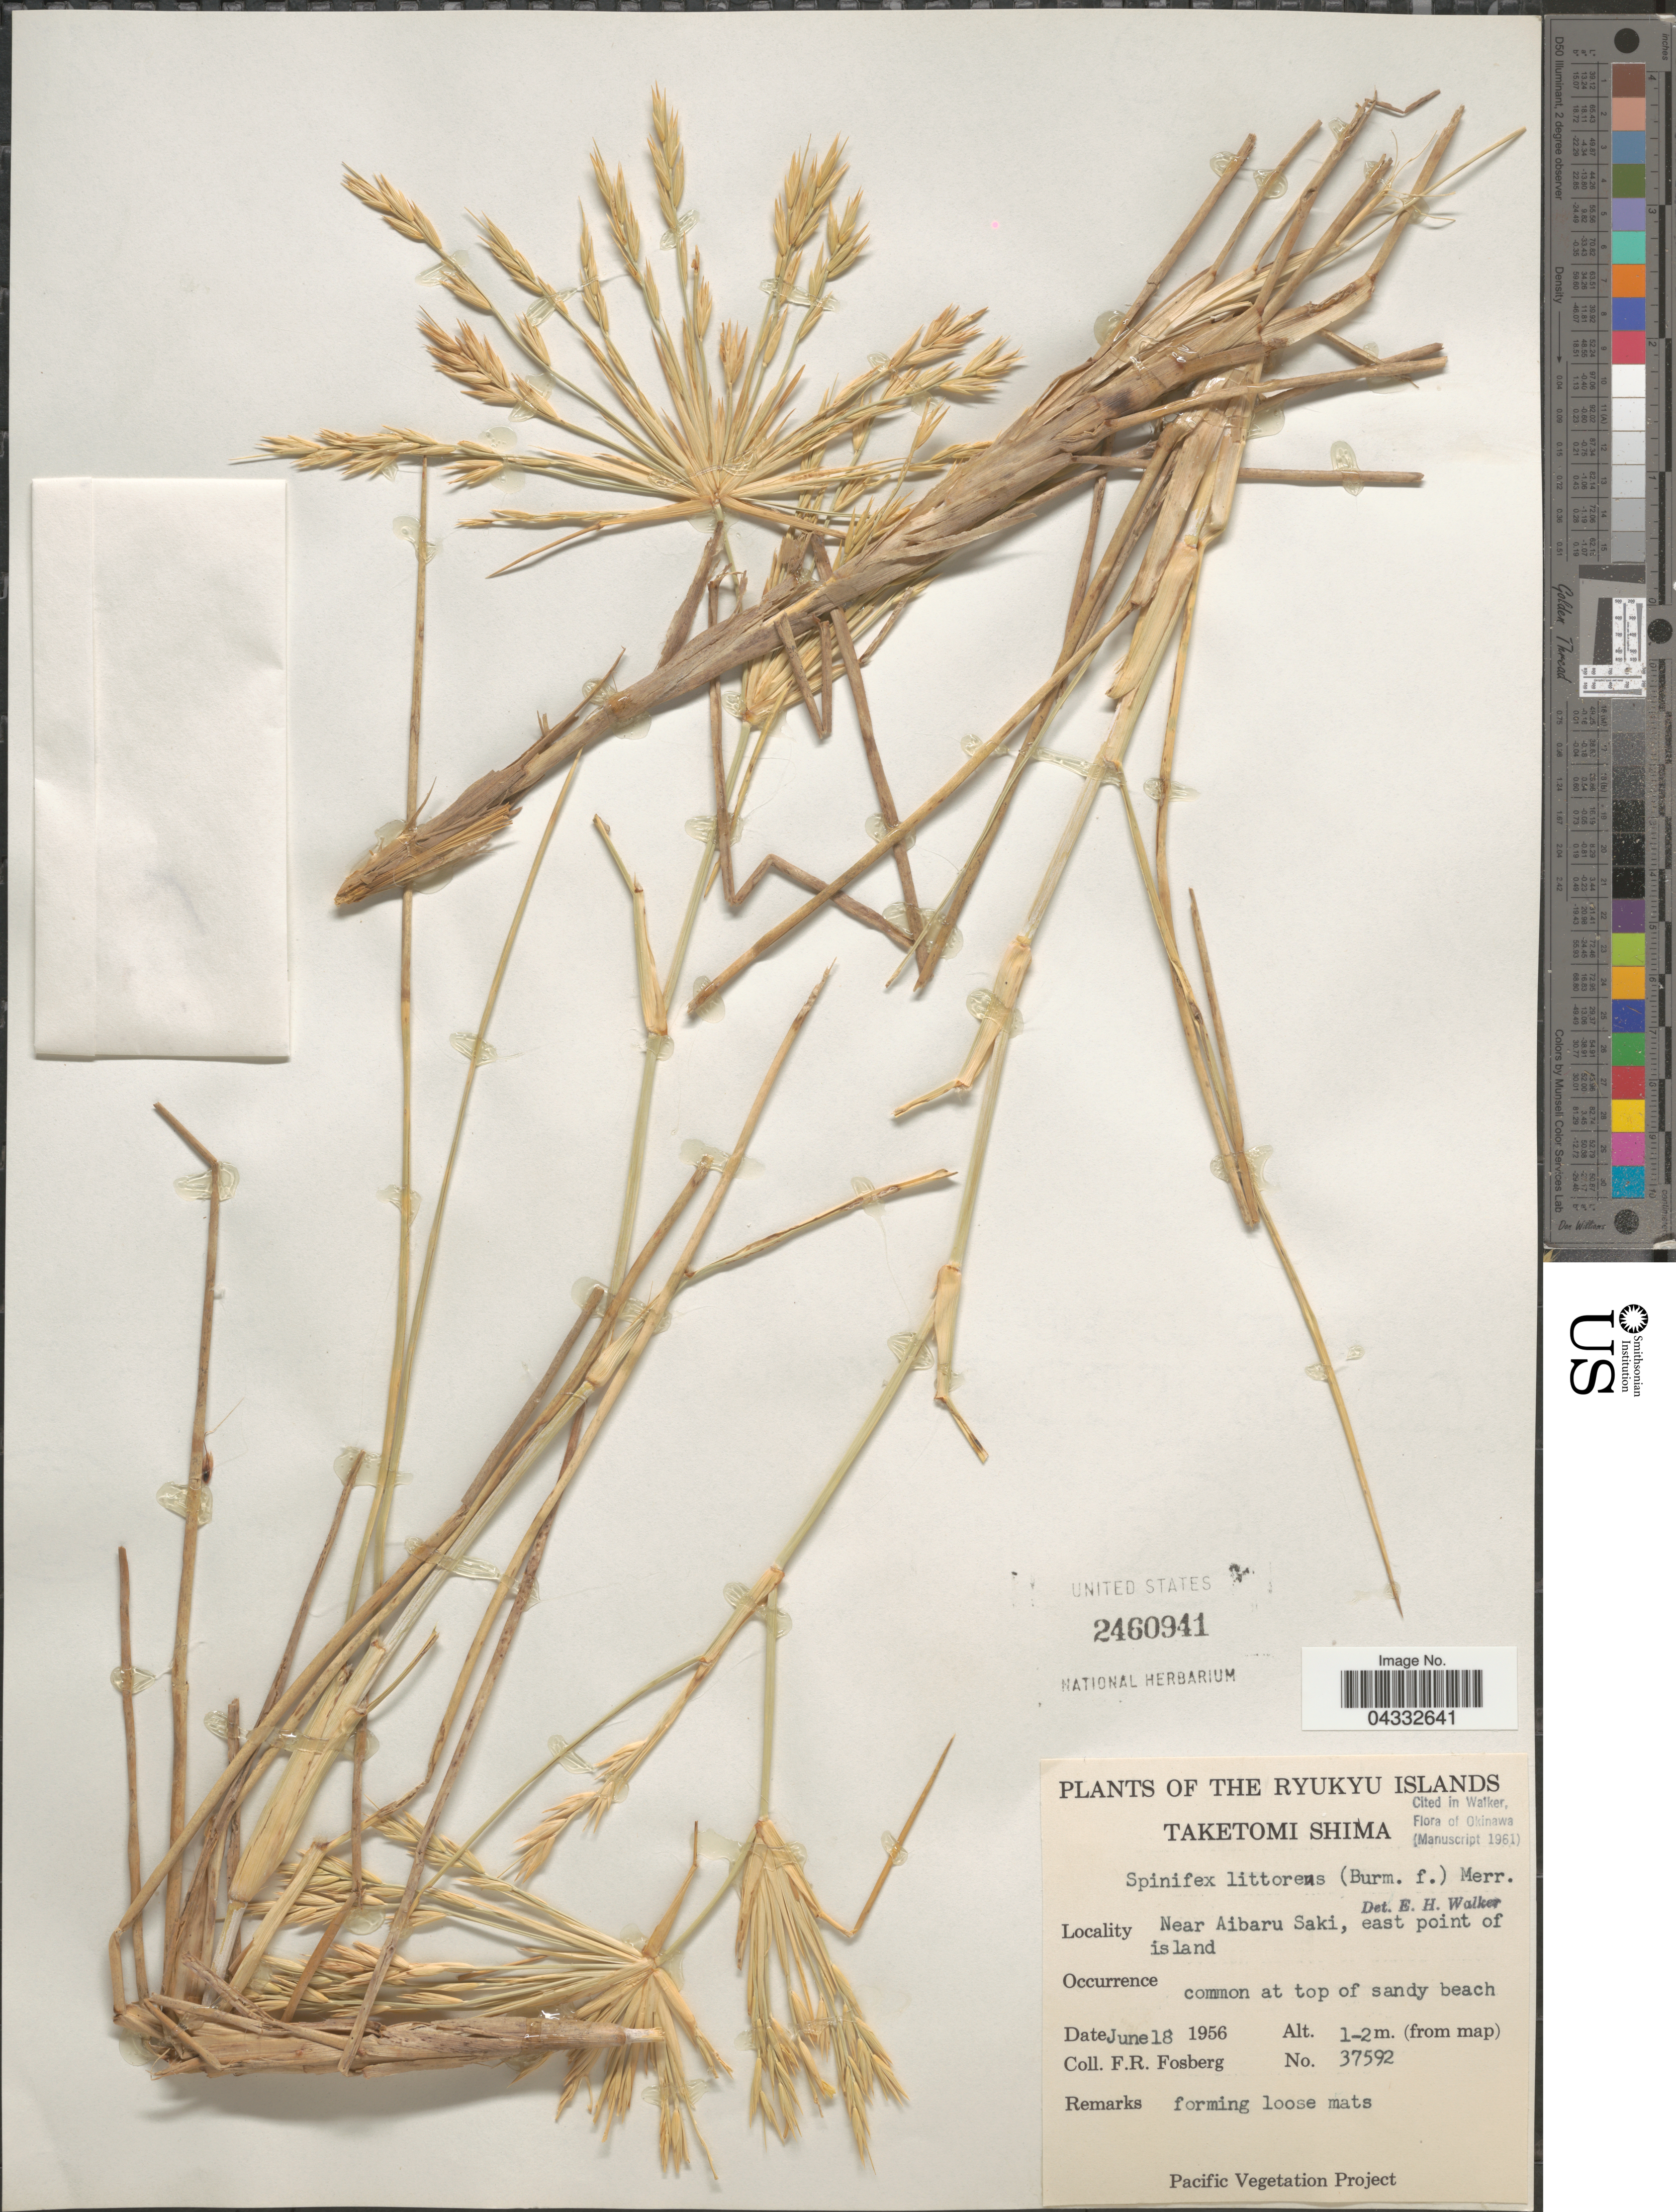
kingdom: Plantae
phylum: Tracheophyta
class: Liliopsida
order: Poales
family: Poaceae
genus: Spinifex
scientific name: Spinifex littoreus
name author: (Burm. f.) Merr.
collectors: F. R. Fosberg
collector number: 37592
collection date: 1956-06-18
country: Japan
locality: The Ryukyu Islands. Taketomi Shima. Near Aibaru Saki, east point of island.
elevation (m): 1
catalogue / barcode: US 2460941